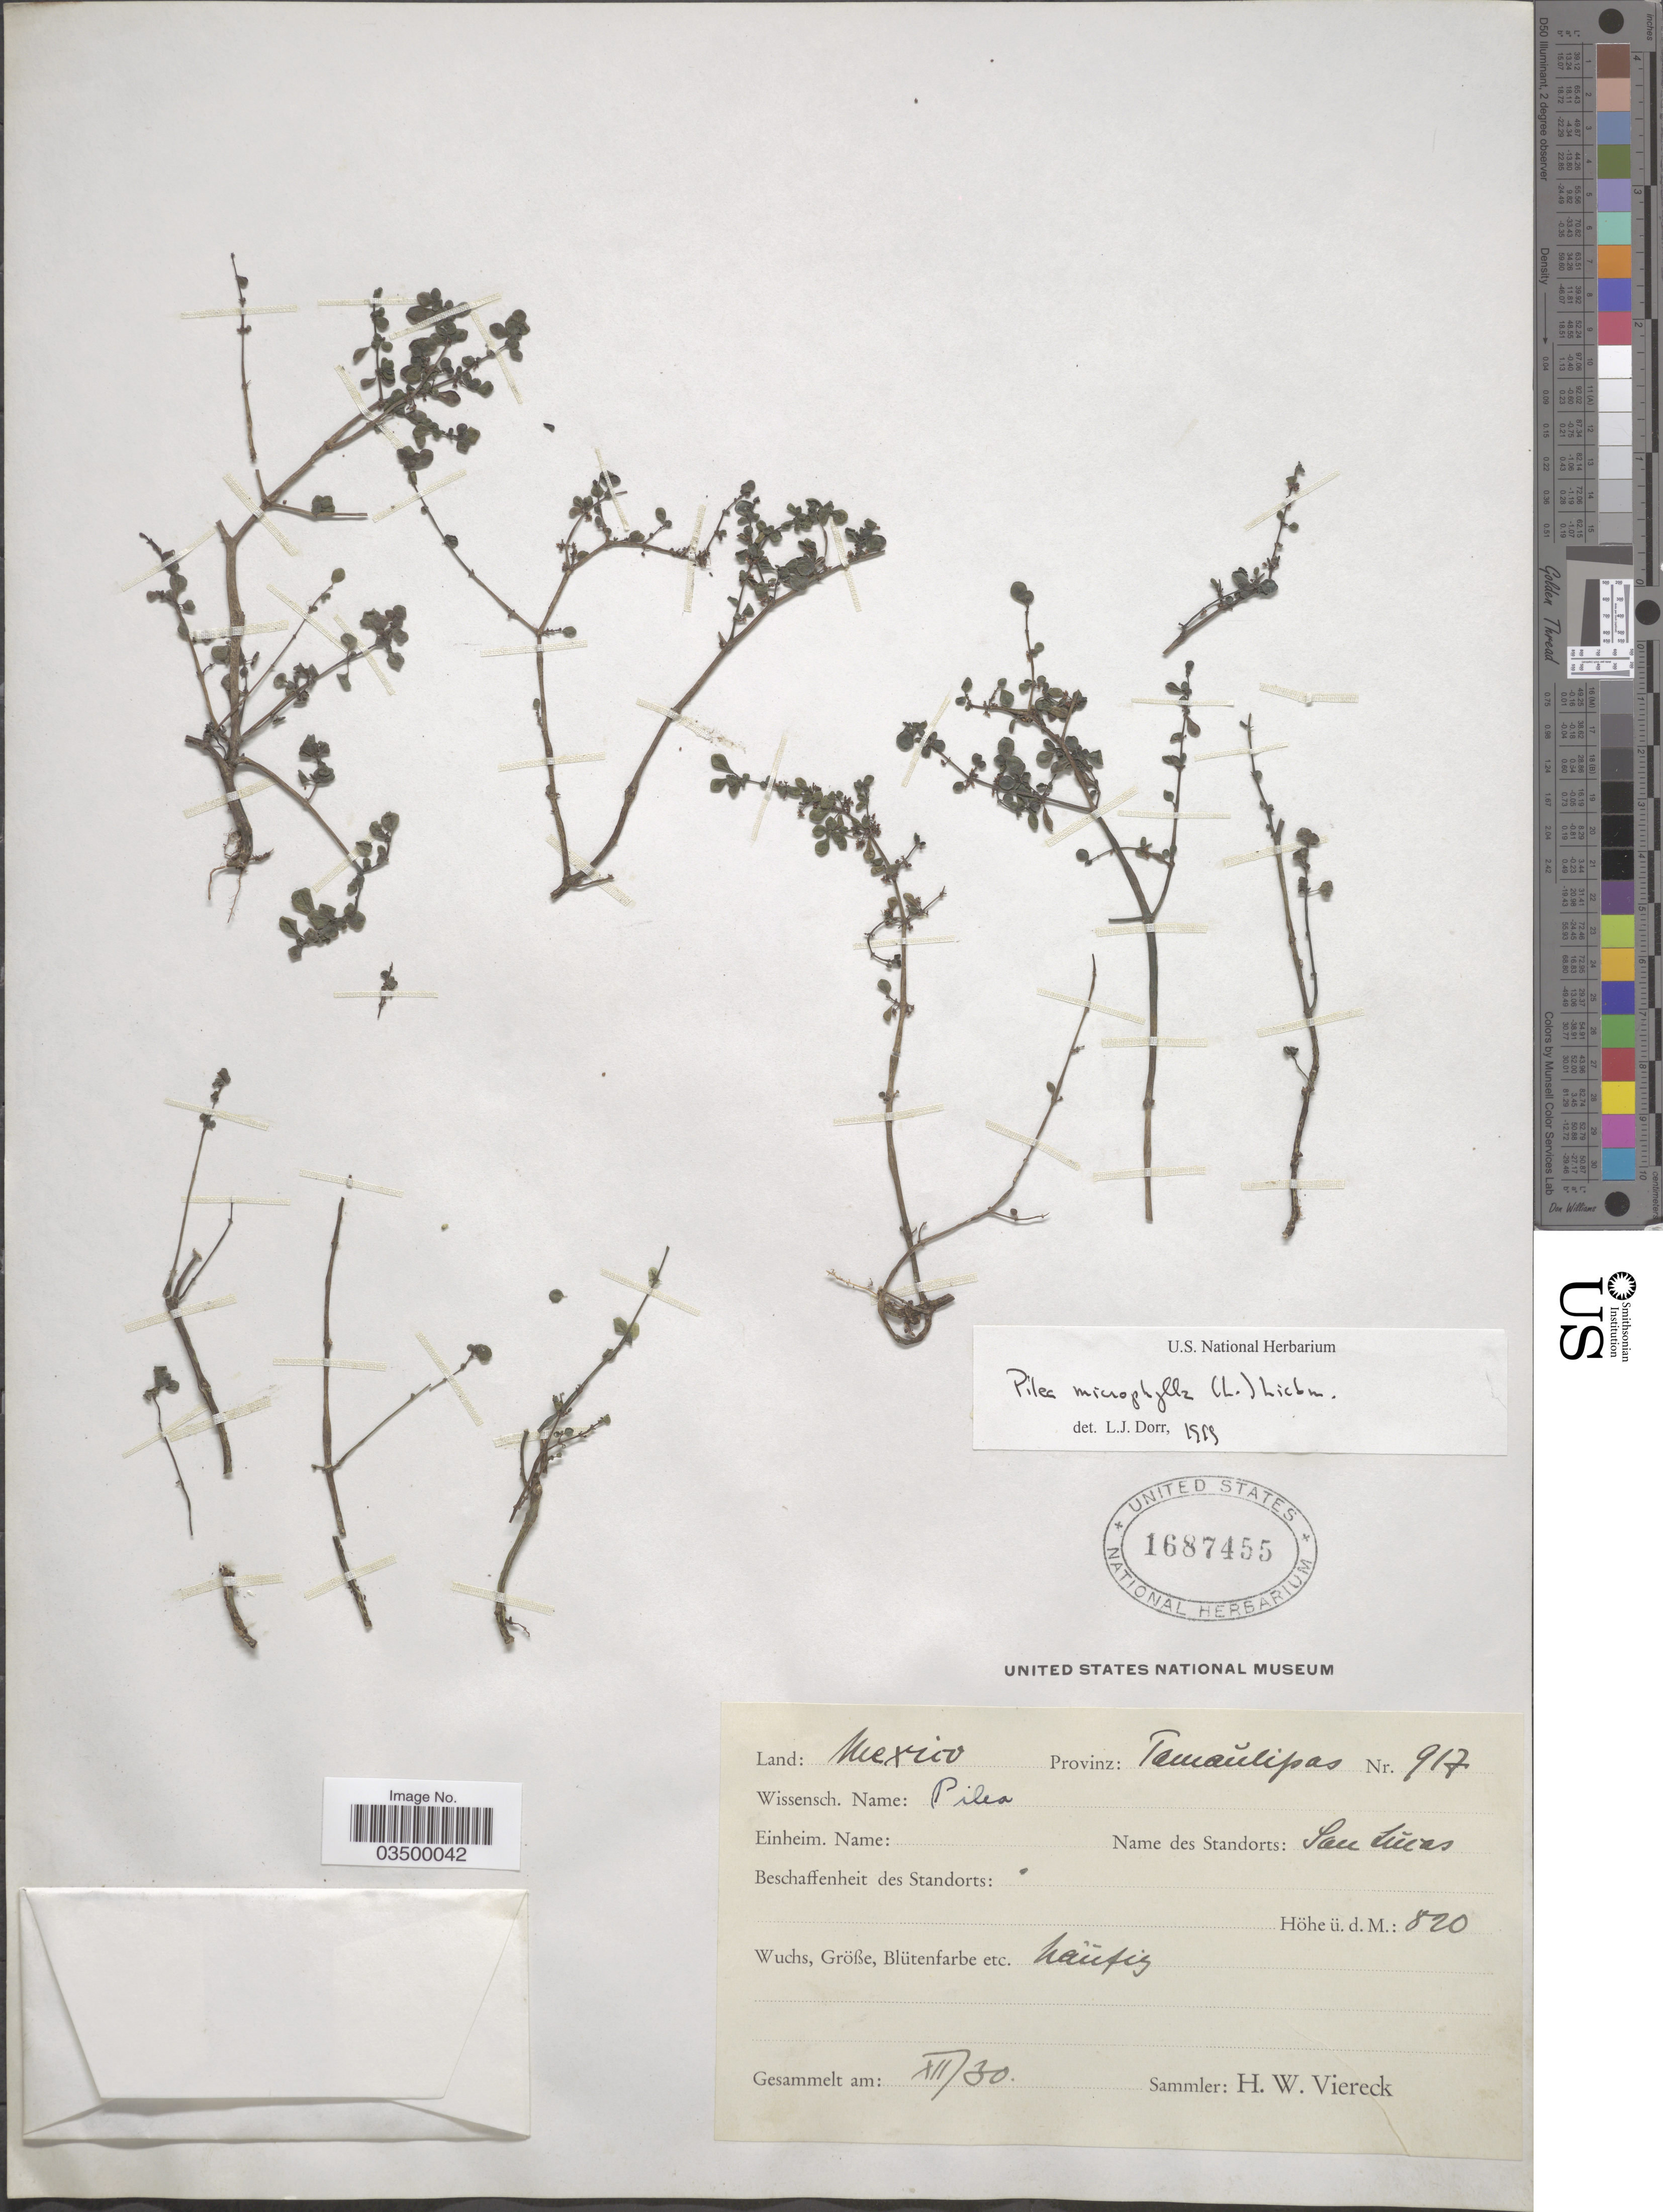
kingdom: Plantae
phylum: Tracheophyta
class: Magnoliopsida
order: Rosales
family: Urticaceae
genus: Pilea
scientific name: Pilea microphylla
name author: (L.) Liebm.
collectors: H. W. Viereck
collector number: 917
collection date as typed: Transcribed d/m/y: /12/30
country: Mexico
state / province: Tamaulipas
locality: San Lucas.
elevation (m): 820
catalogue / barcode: US 1687455